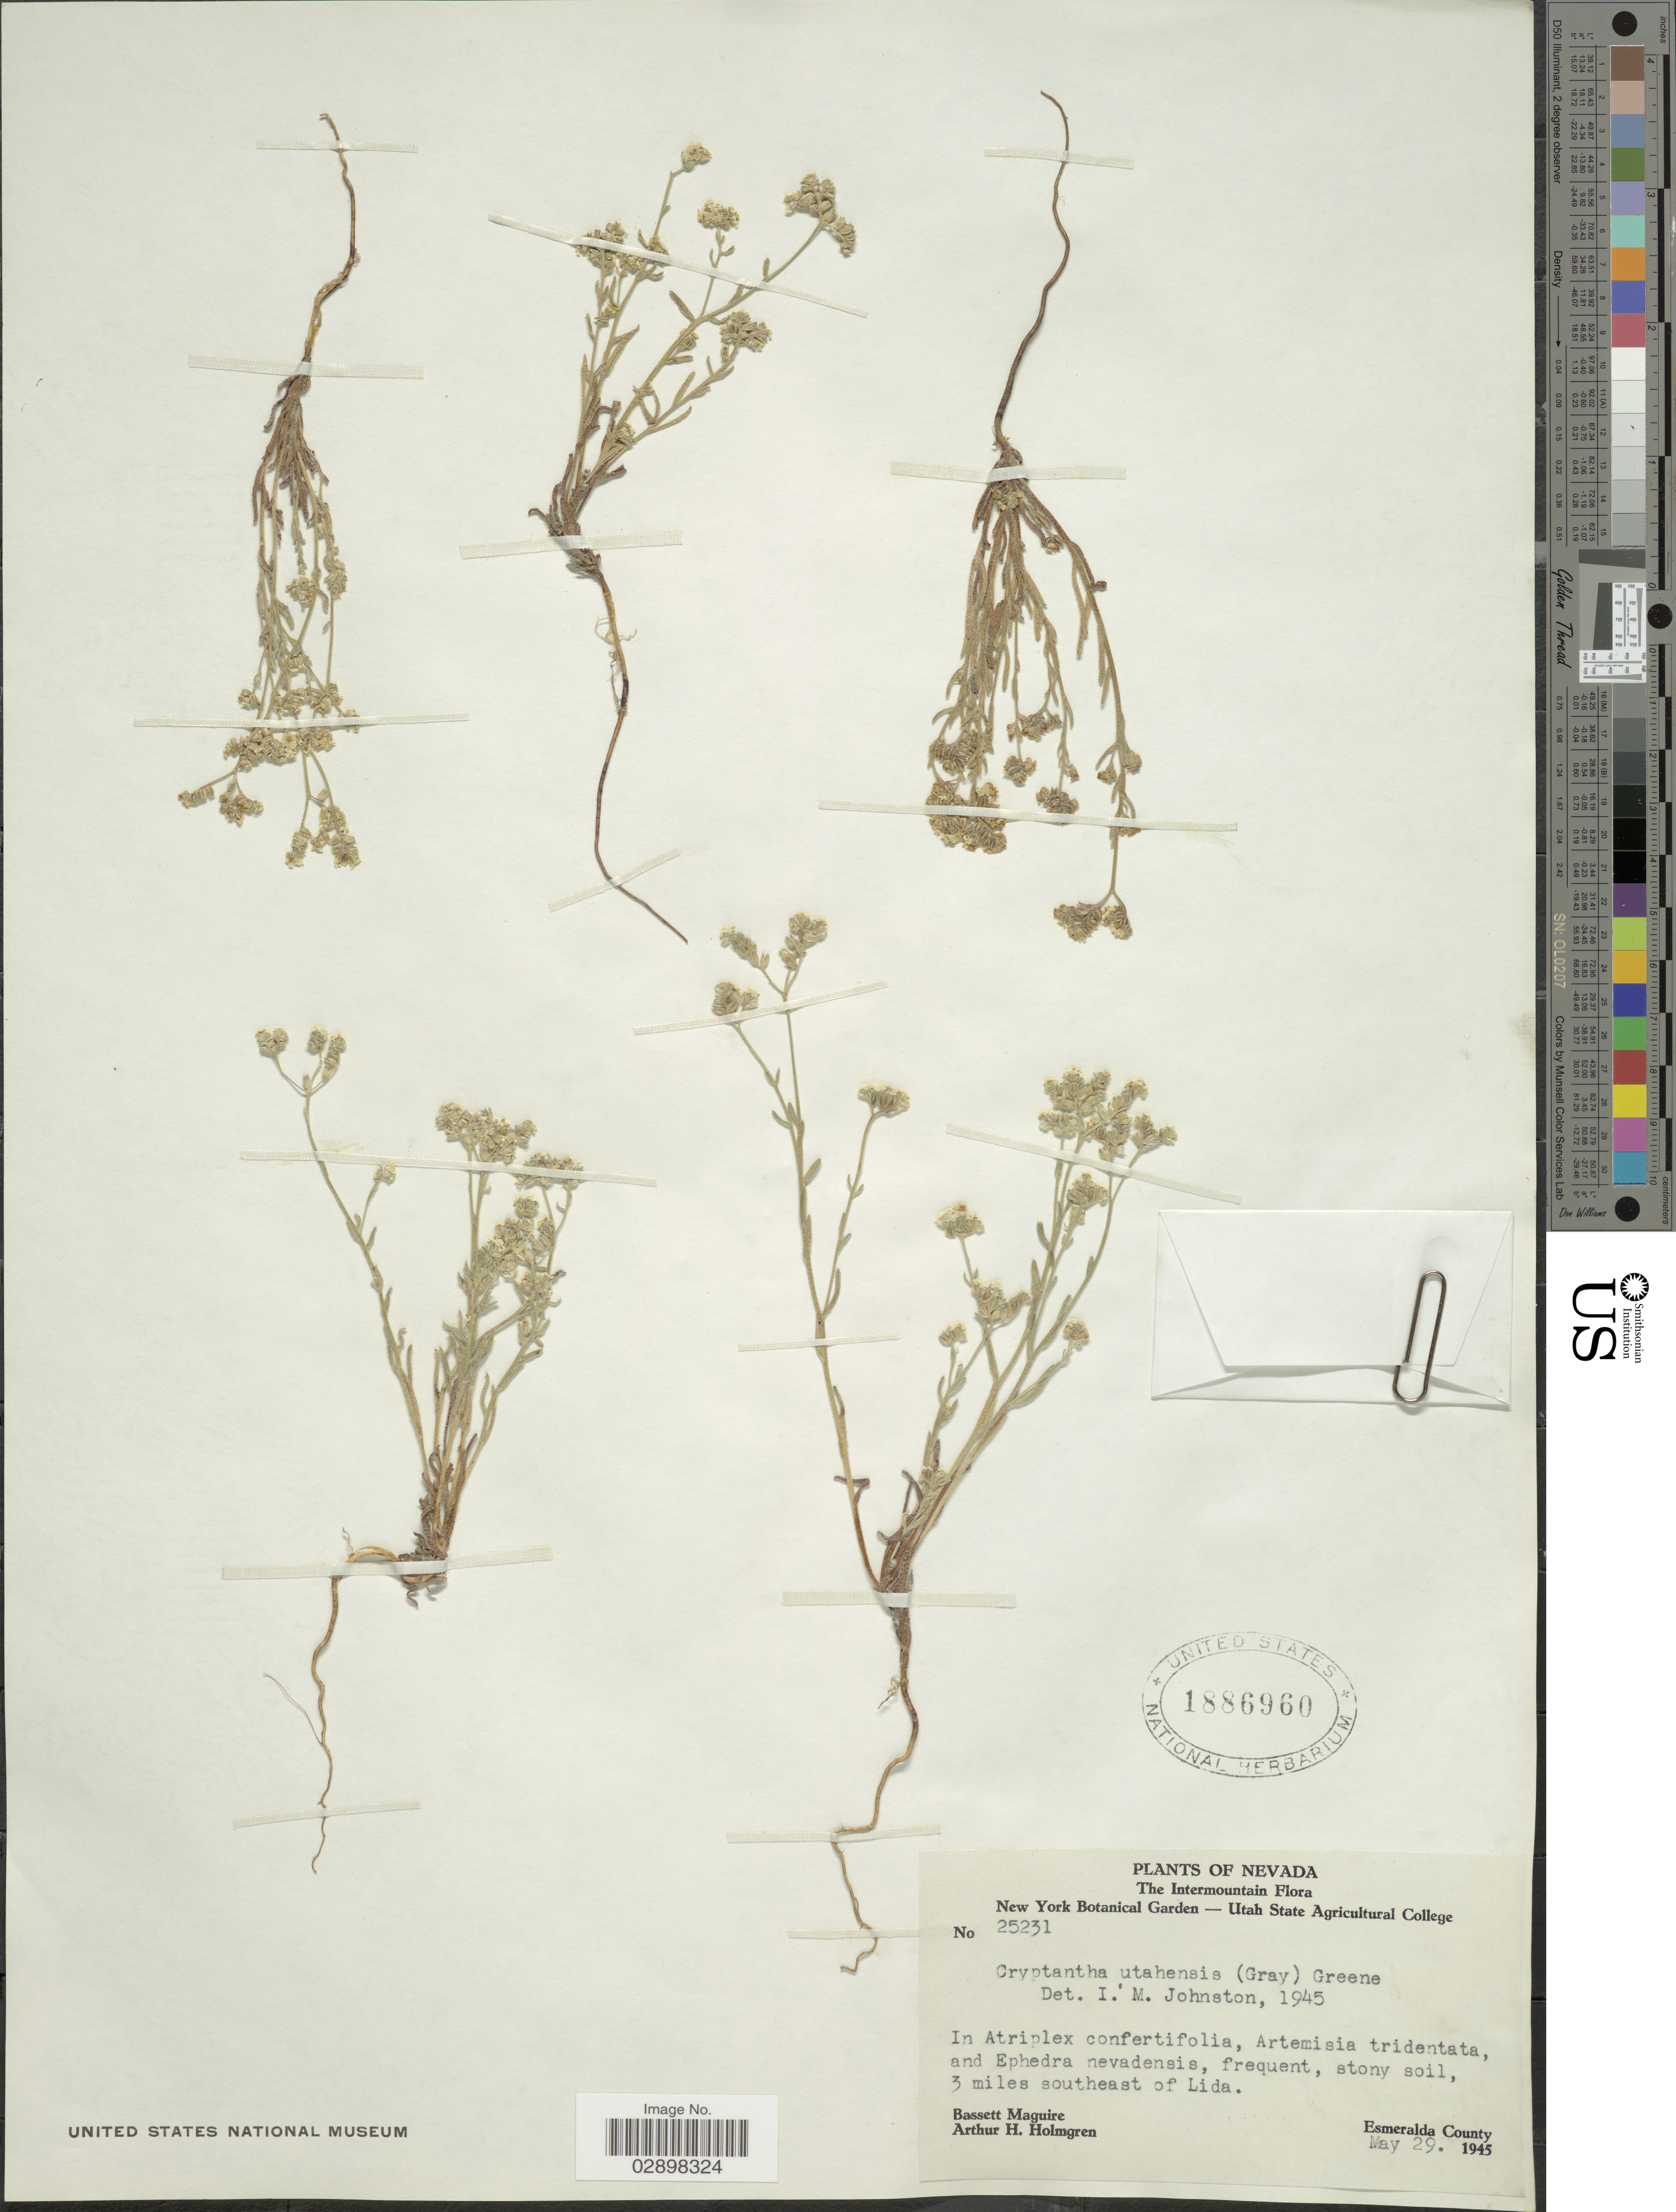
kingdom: Plantae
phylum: Tracheophyta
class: Magnoliopsida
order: Boraginales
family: Boraginaceae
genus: Cryptantha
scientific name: Cryptantha utahensis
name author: (A. Gray) Greene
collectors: B. Maguire & A. H. Holmgren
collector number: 25231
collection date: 1945-05-29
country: United States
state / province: Nevada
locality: The Intermountain, 3 miles southeast of Lida, Esmeralda County.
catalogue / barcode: US 1886960